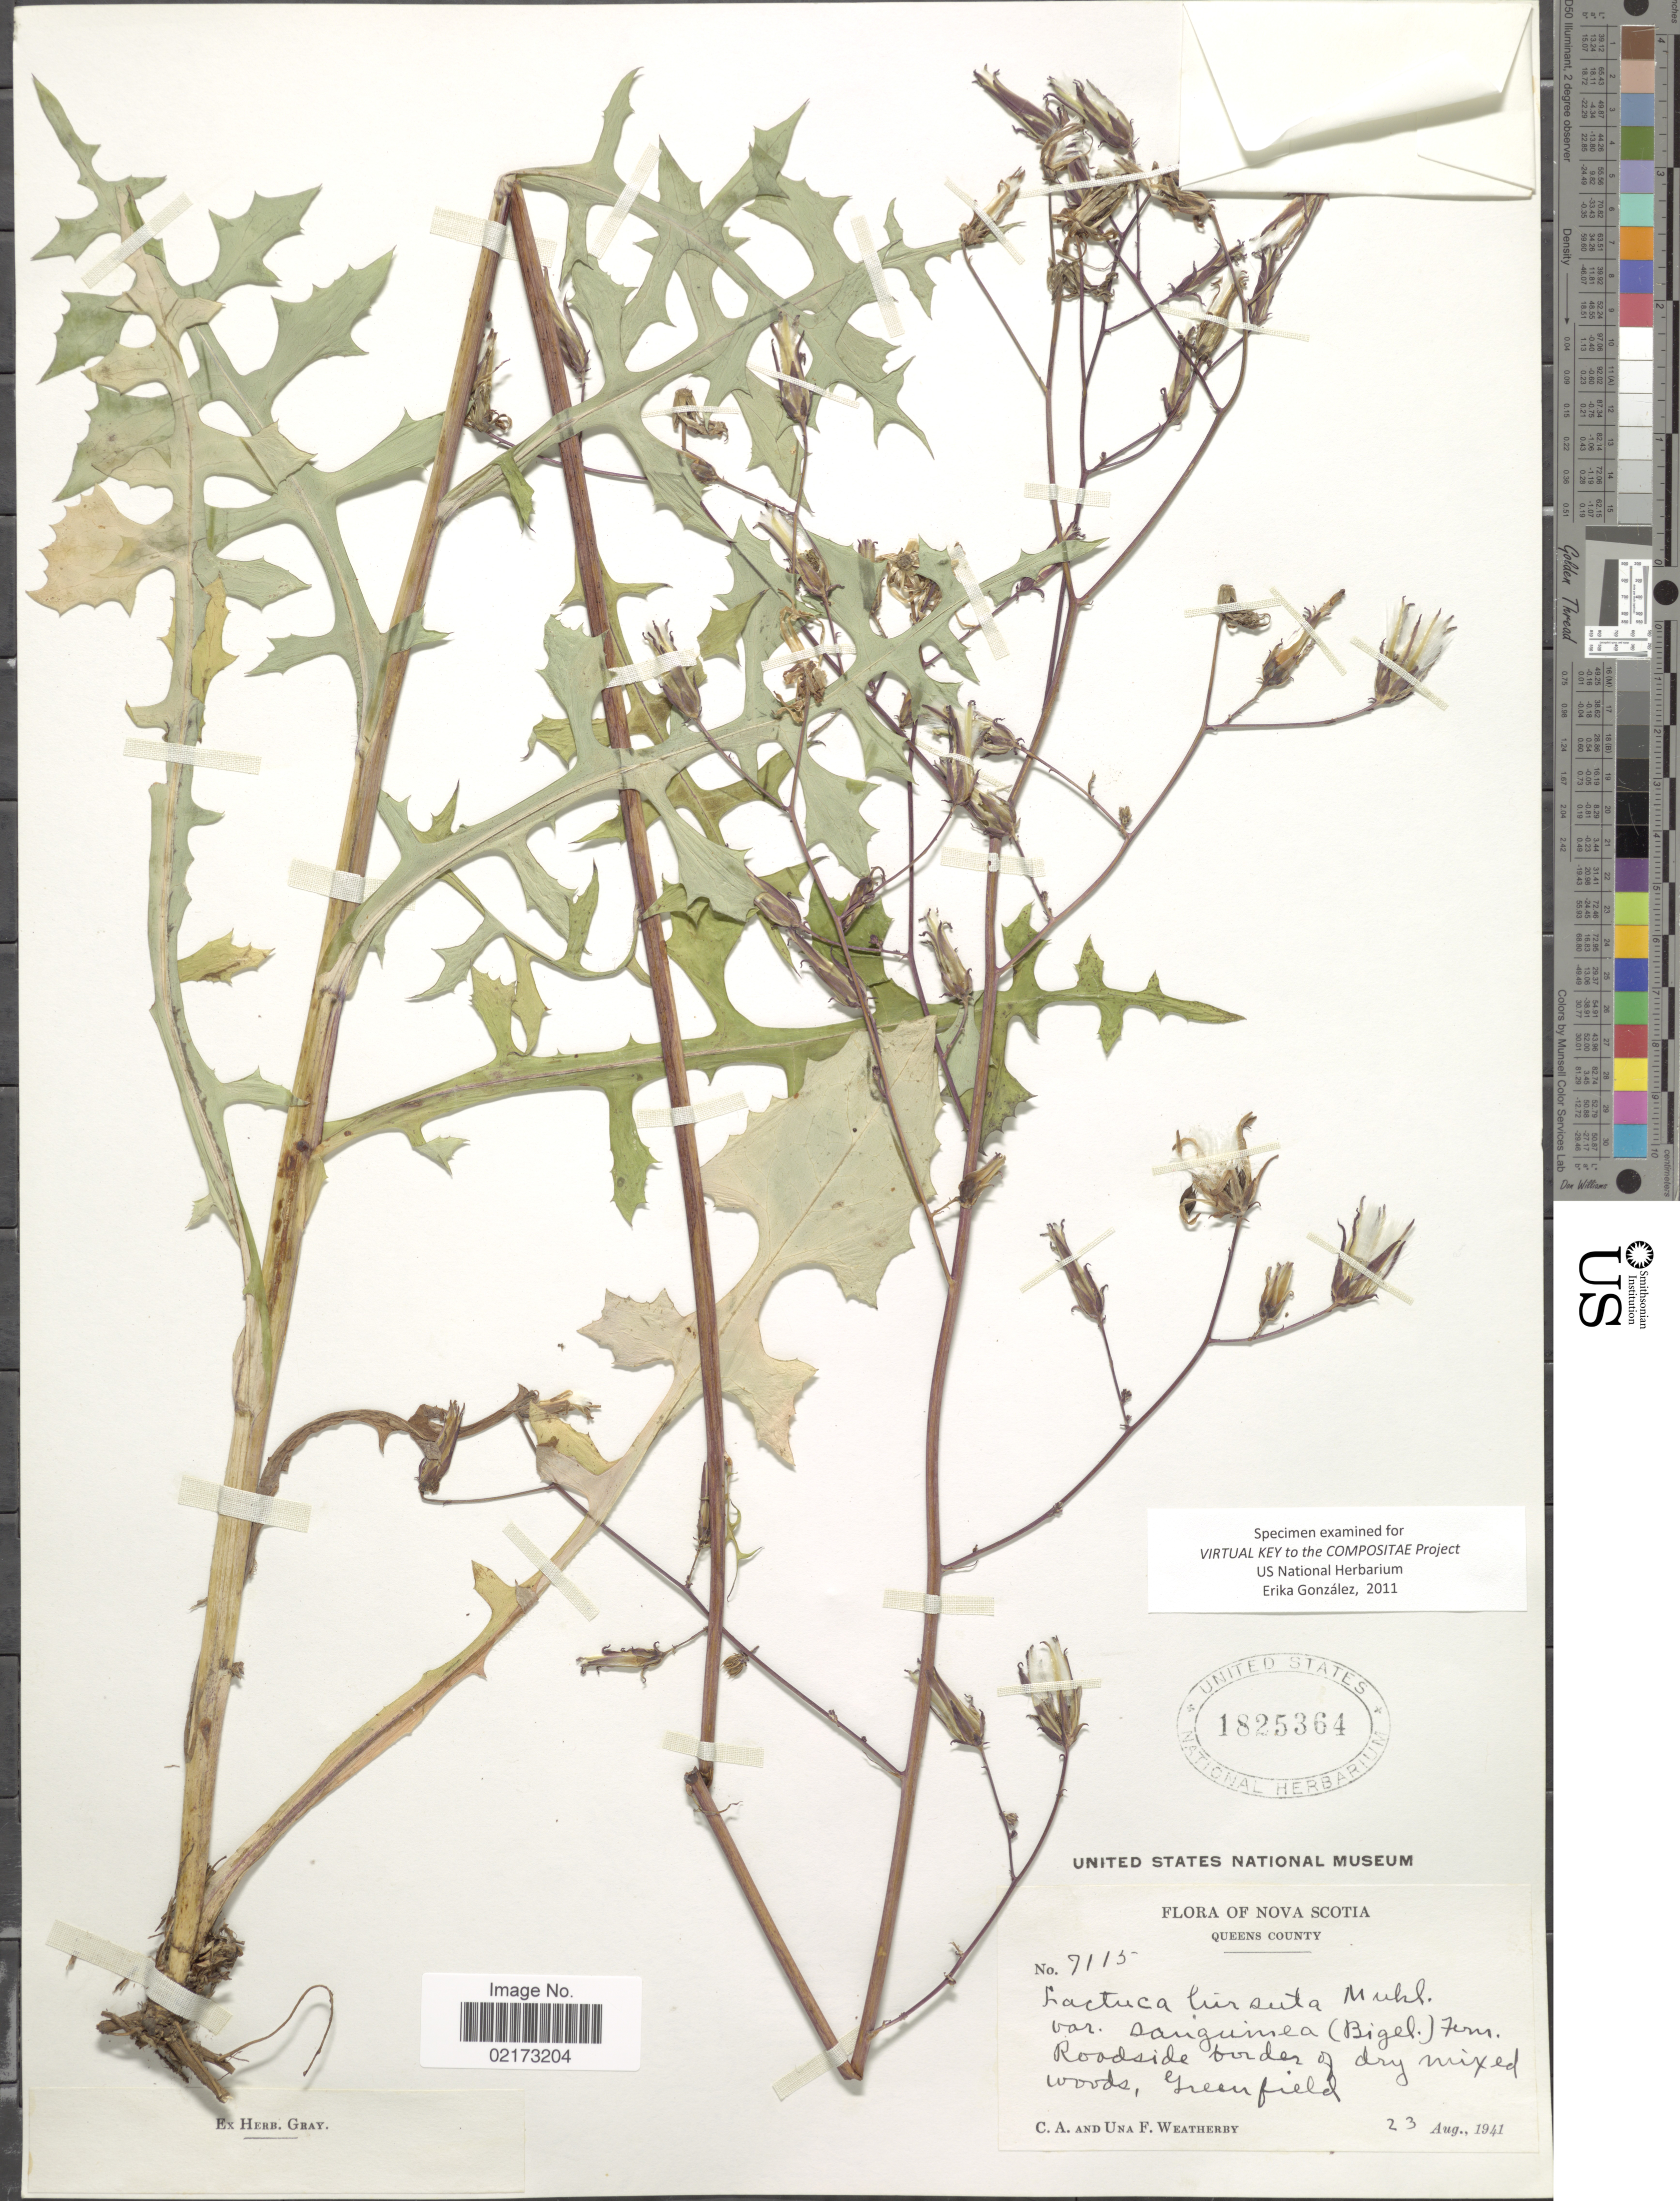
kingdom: Plantae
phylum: Tracheophyta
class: Magnoliopsida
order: Asterales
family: Asteraceae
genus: Lactuca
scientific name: Lactuca hirsuta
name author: Muhl. ex Nutt.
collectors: C. A. Weatherby & U. Weatherby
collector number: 7115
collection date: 1941-08-23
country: Canada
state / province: Nova Scotia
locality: Queens County, Greenfield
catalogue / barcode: US 1825364